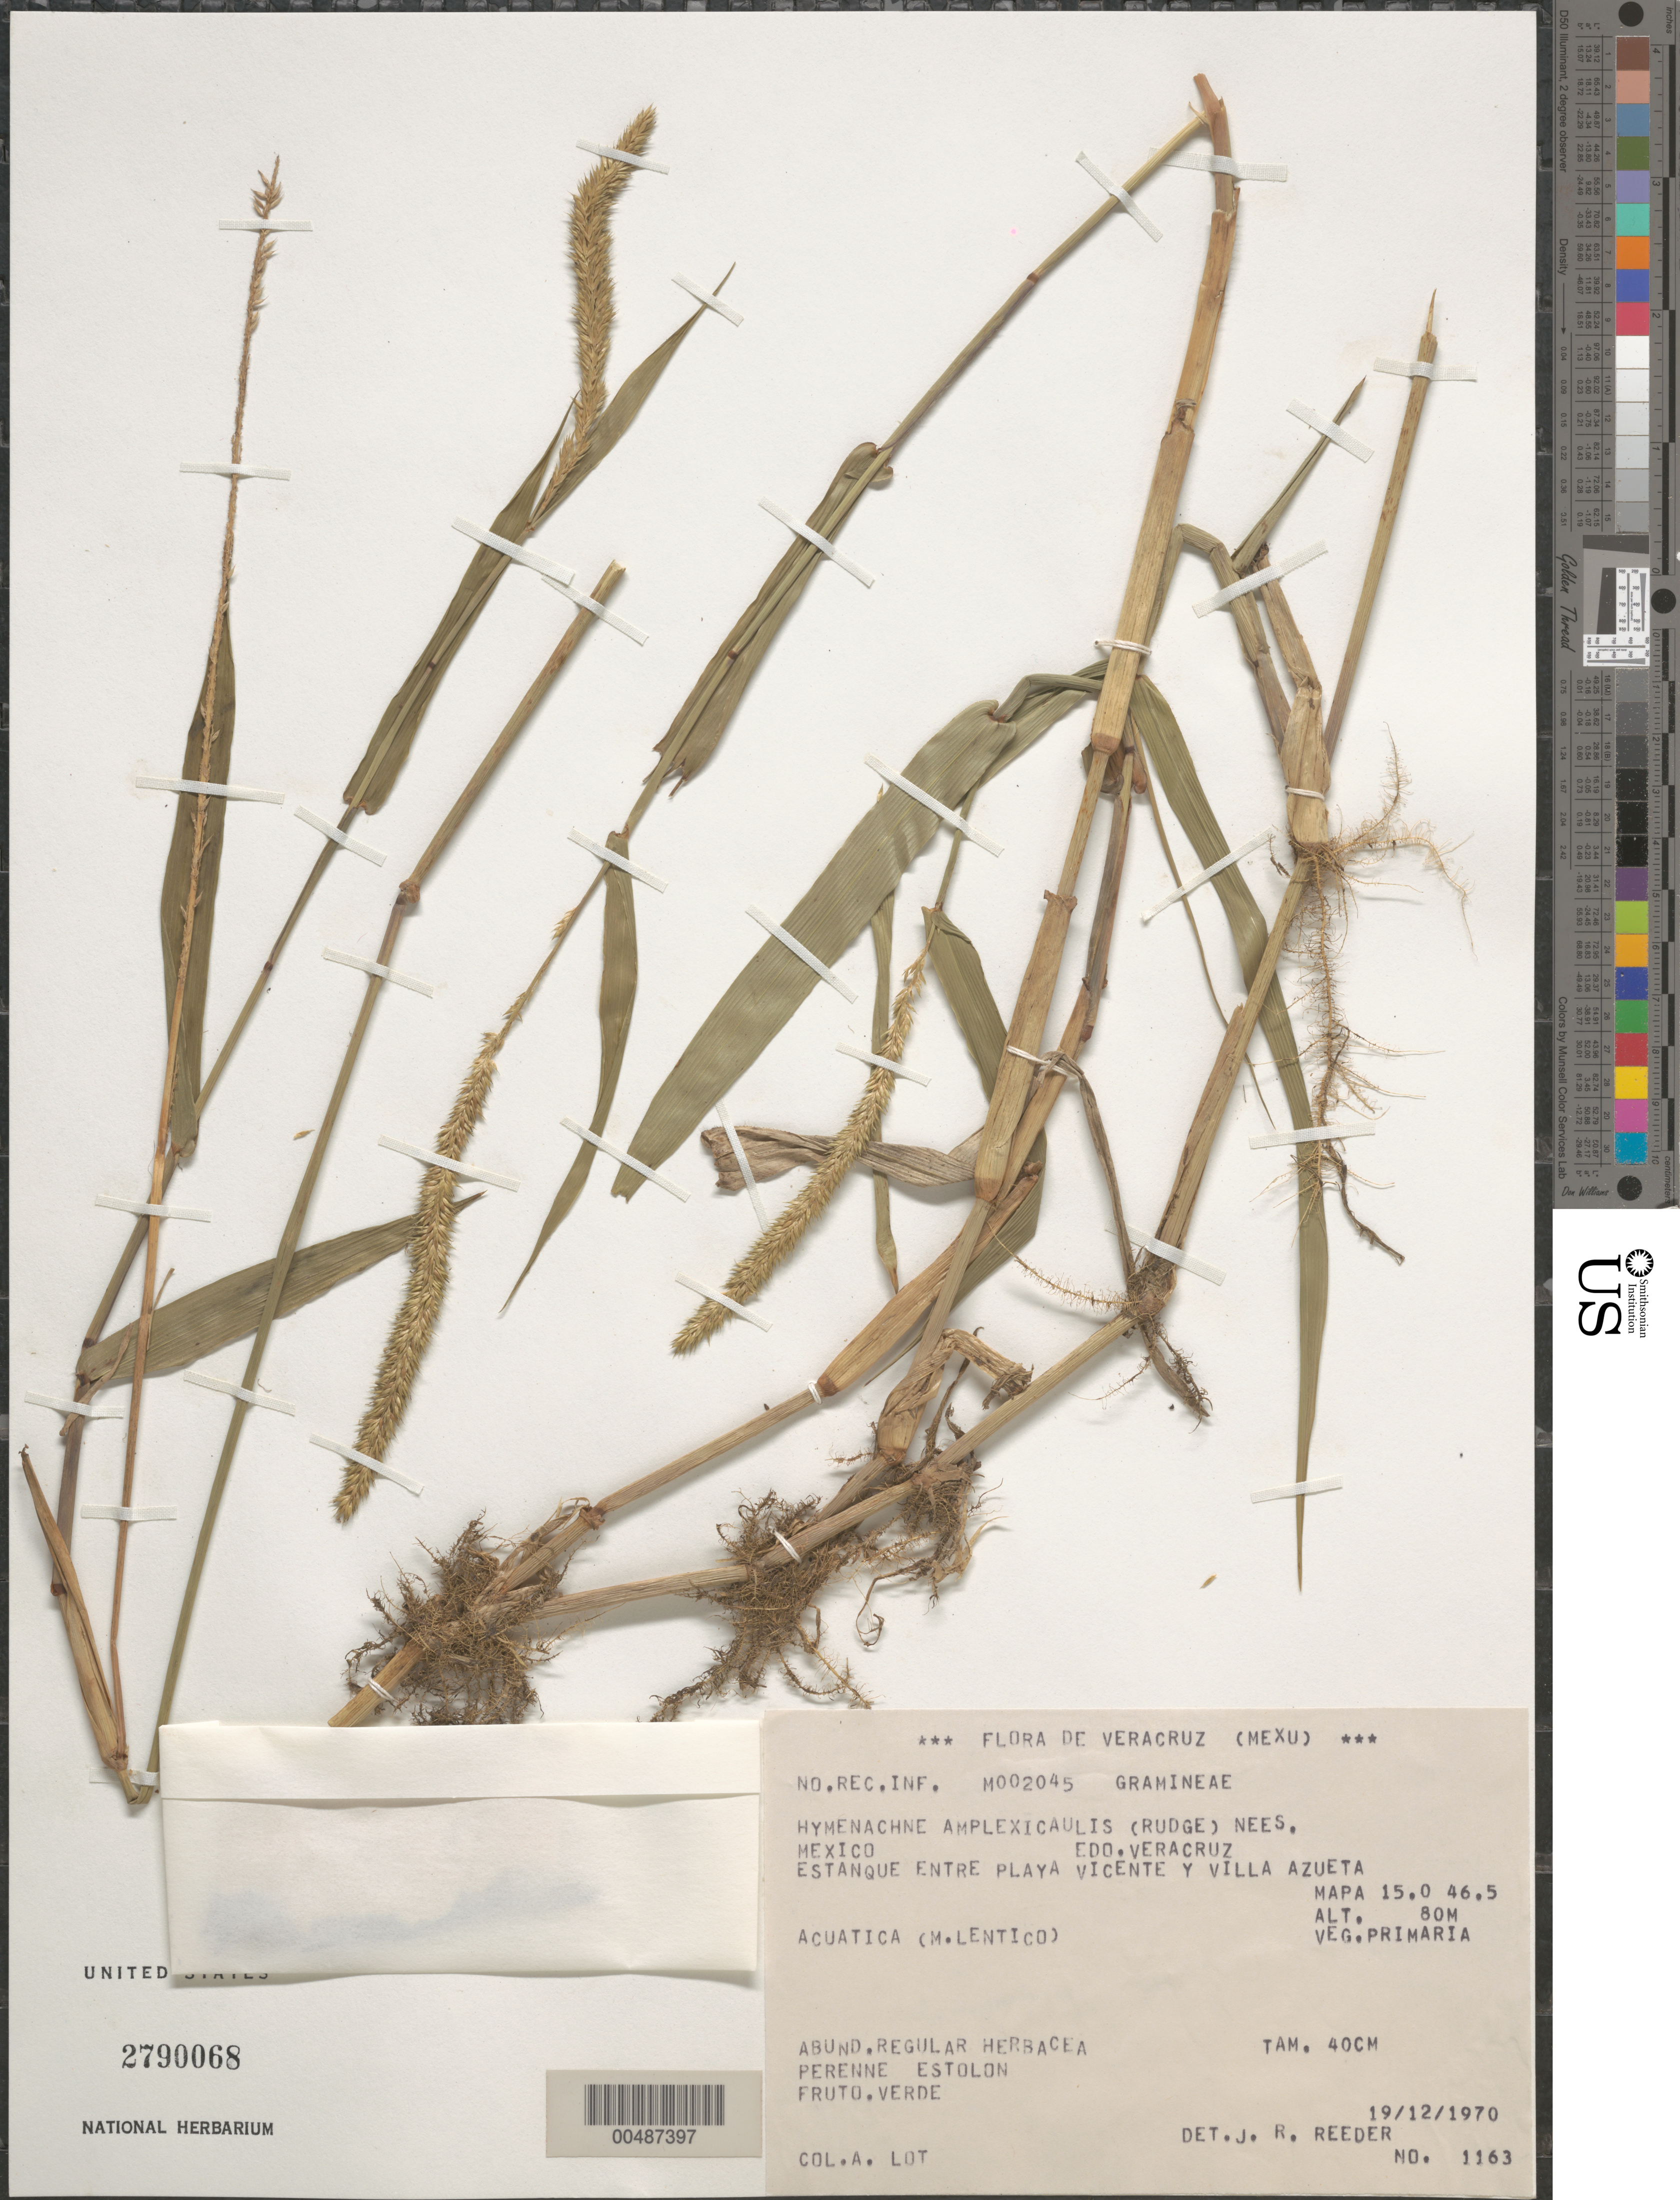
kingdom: Plantae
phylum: Tracheophyta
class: Liliopsida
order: Poales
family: Poaceae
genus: Hymenachne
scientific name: Hymenachne amplexicaulis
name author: (Rudge) Nees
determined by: Reeder, J. R., (UNITED STATES)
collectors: A. Lot Helgueras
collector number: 1163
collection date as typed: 19 Dec 1970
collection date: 1970-12-19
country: Mexico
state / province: Veracruz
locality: Estanque entre Playa Vicente y Villa Azueta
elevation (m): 80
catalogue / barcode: US 2790068